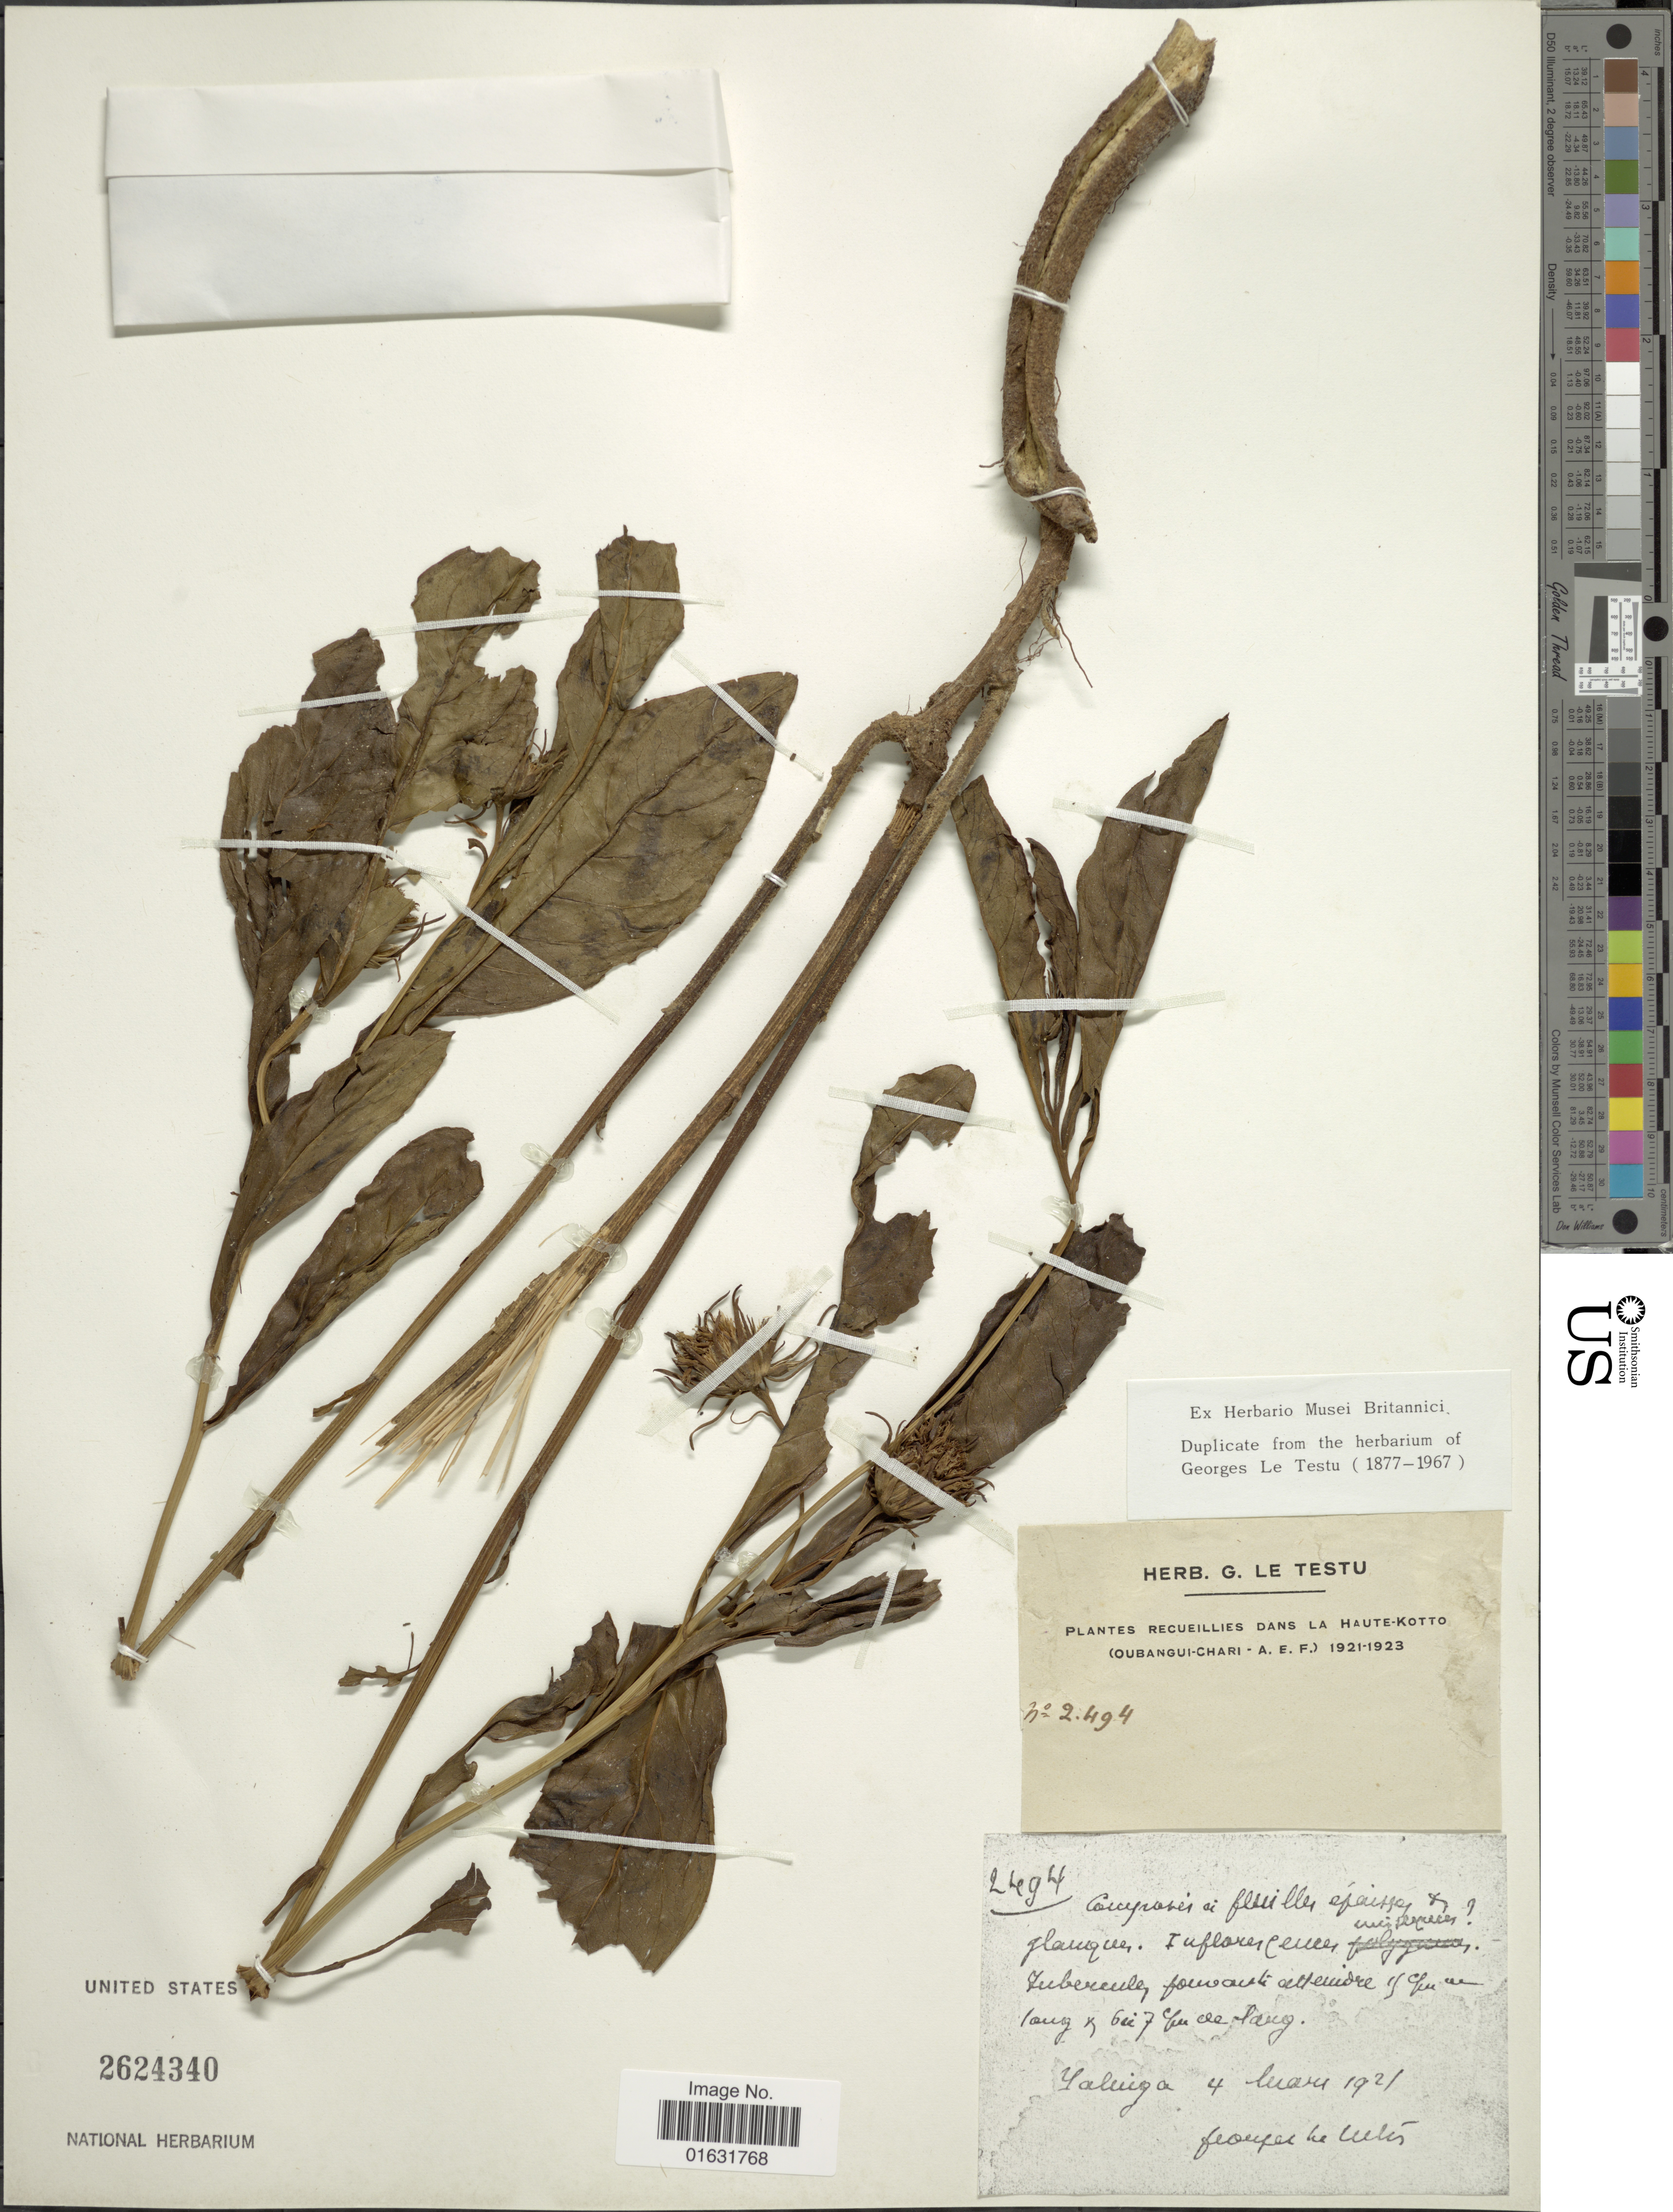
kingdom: Plantae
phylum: Tracheophyta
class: Magnoliopsida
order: Asterales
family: Asteraceae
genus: Baccharoides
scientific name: Baccharoides sp.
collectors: Yaluiga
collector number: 4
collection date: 1921-03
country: Central African Republic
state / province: Haute-Kotto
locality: Tubercules foucante atteindre, que we lang, bei ju de lang, Yalinga [interpreted]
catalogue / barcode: US 2624340